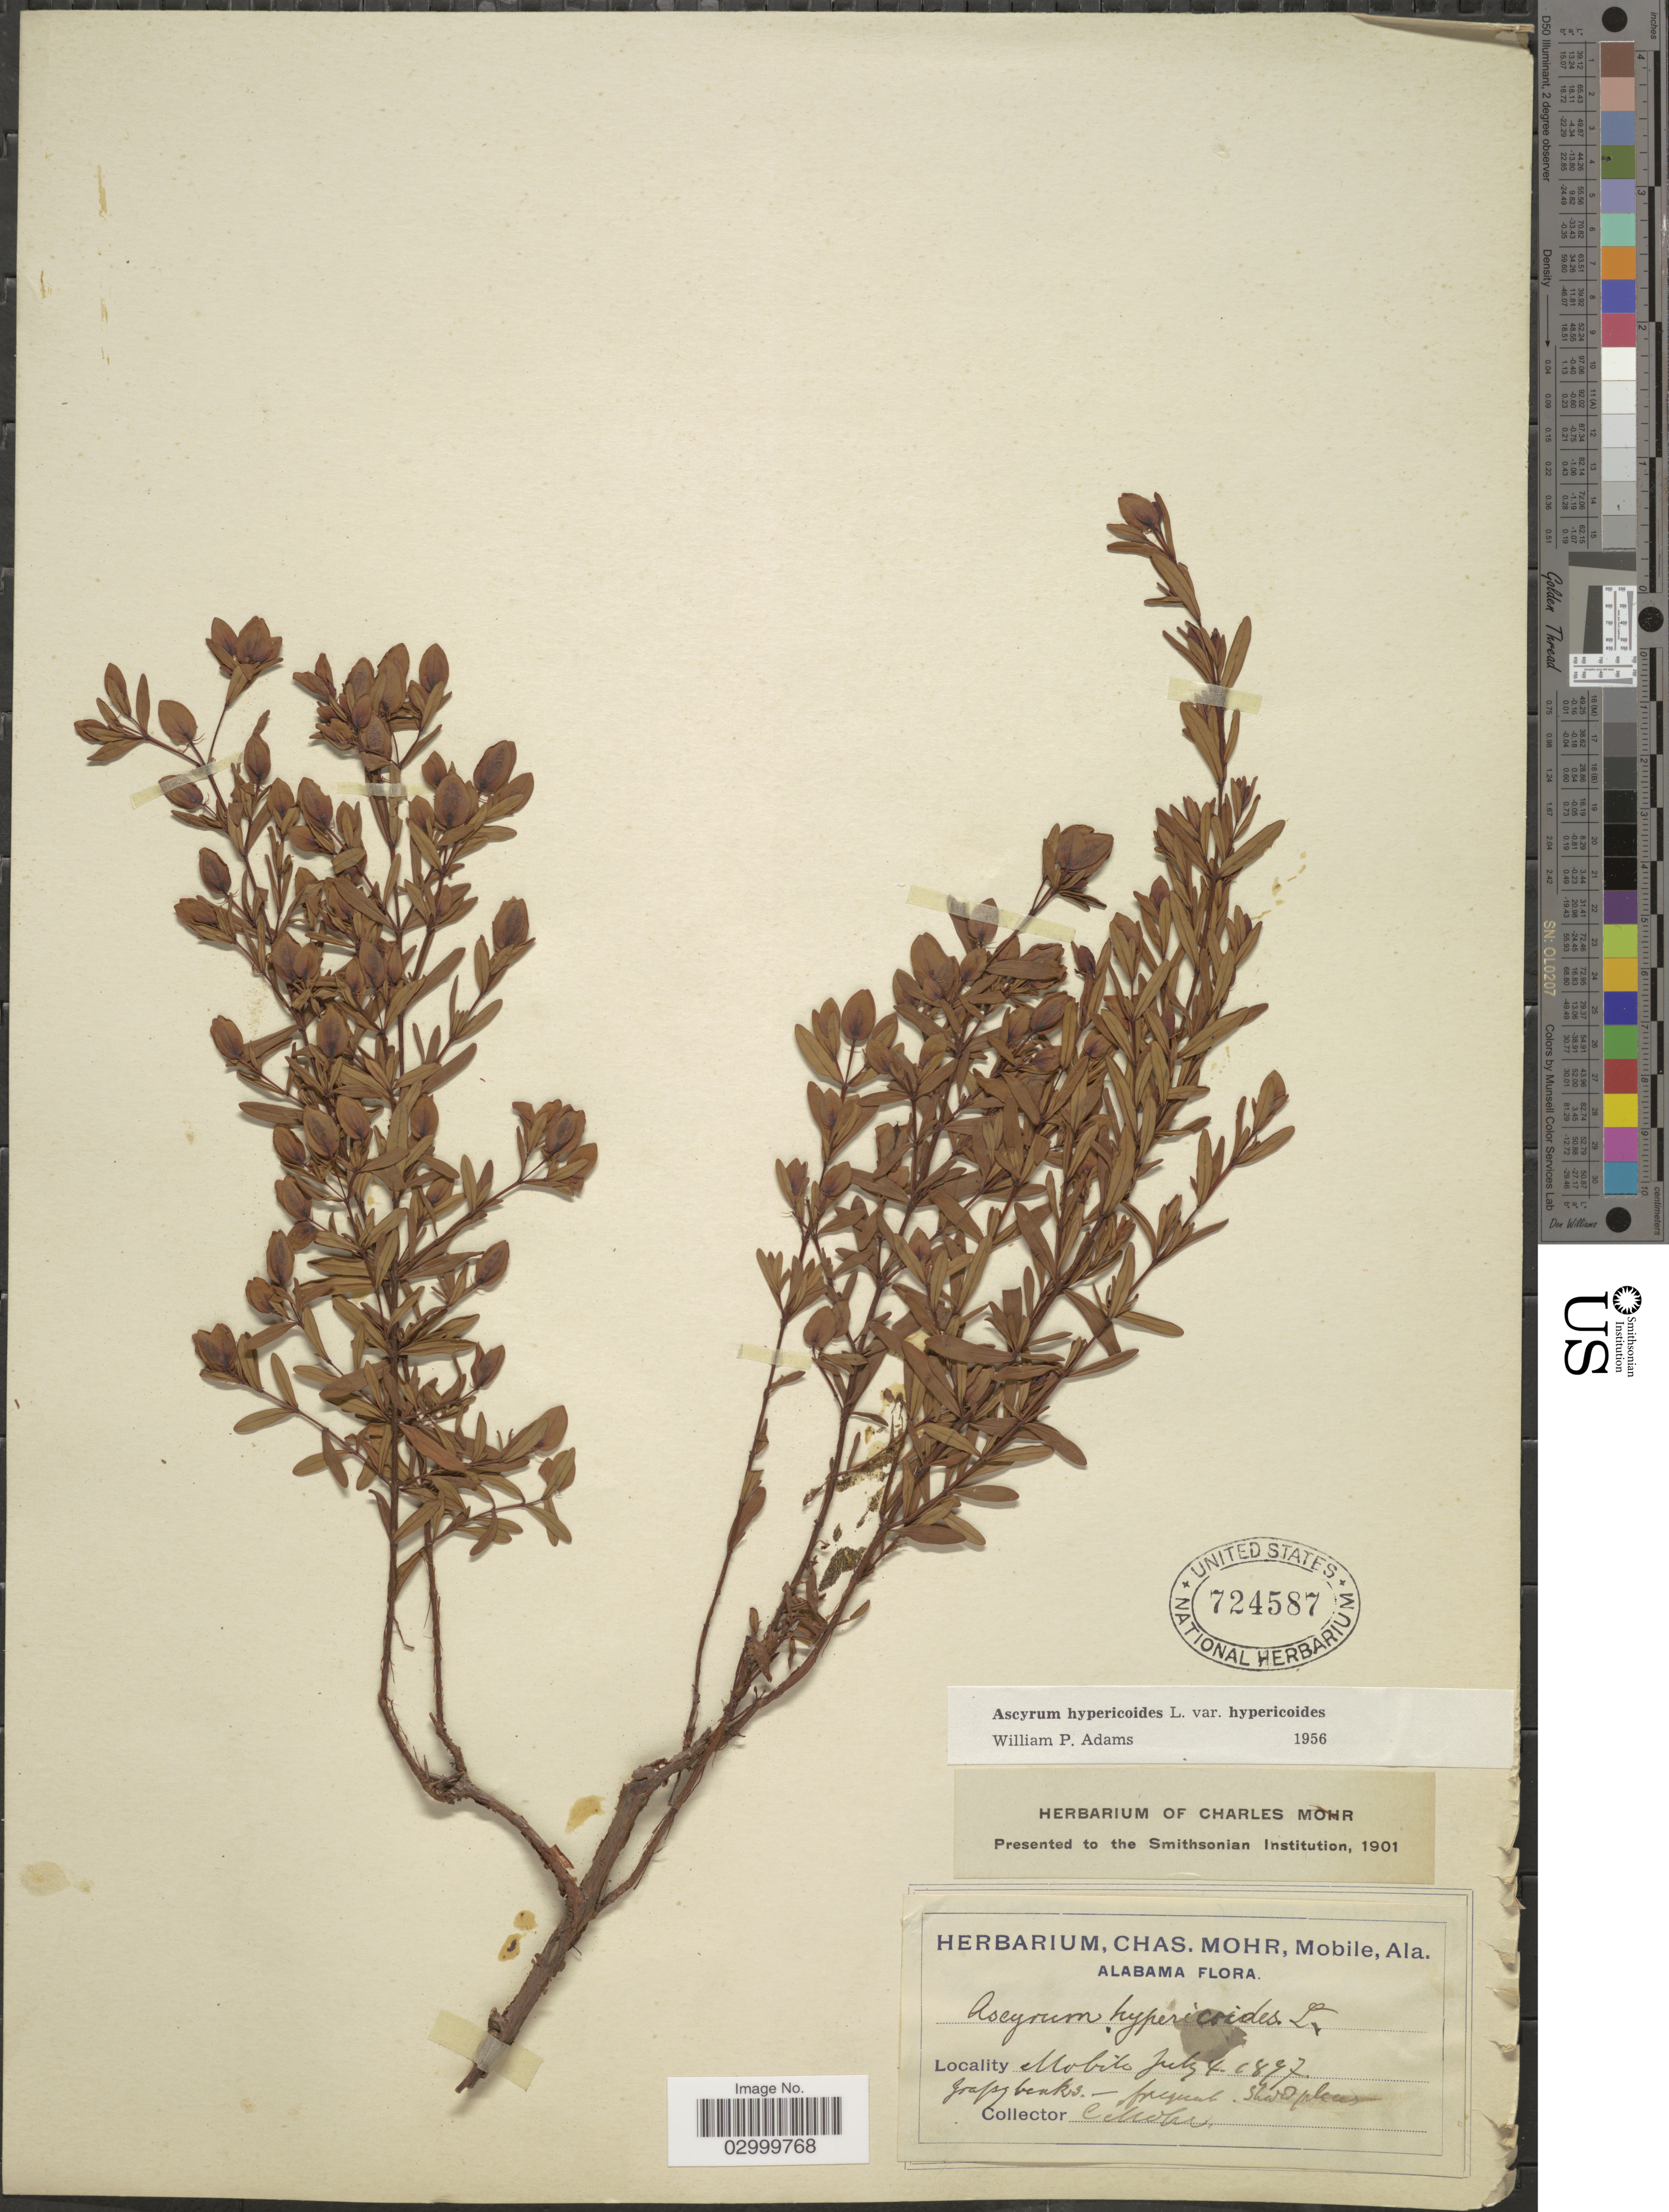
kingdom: Plantae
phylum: Tracheophyta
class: Magnoliopsida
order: Malpighiales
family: Hypericaceae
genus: Hypericum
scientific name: Hypericum hypericoides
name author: (L.) Crantz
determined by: Strong, Mark T., (BOT), Smithsonian Institution - National Museum of Natural History (UNITED STATES)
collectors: C. T. Mohr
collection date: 1897-07-04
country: United States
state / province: Alabama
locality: Mobile.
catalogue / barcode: US 724587